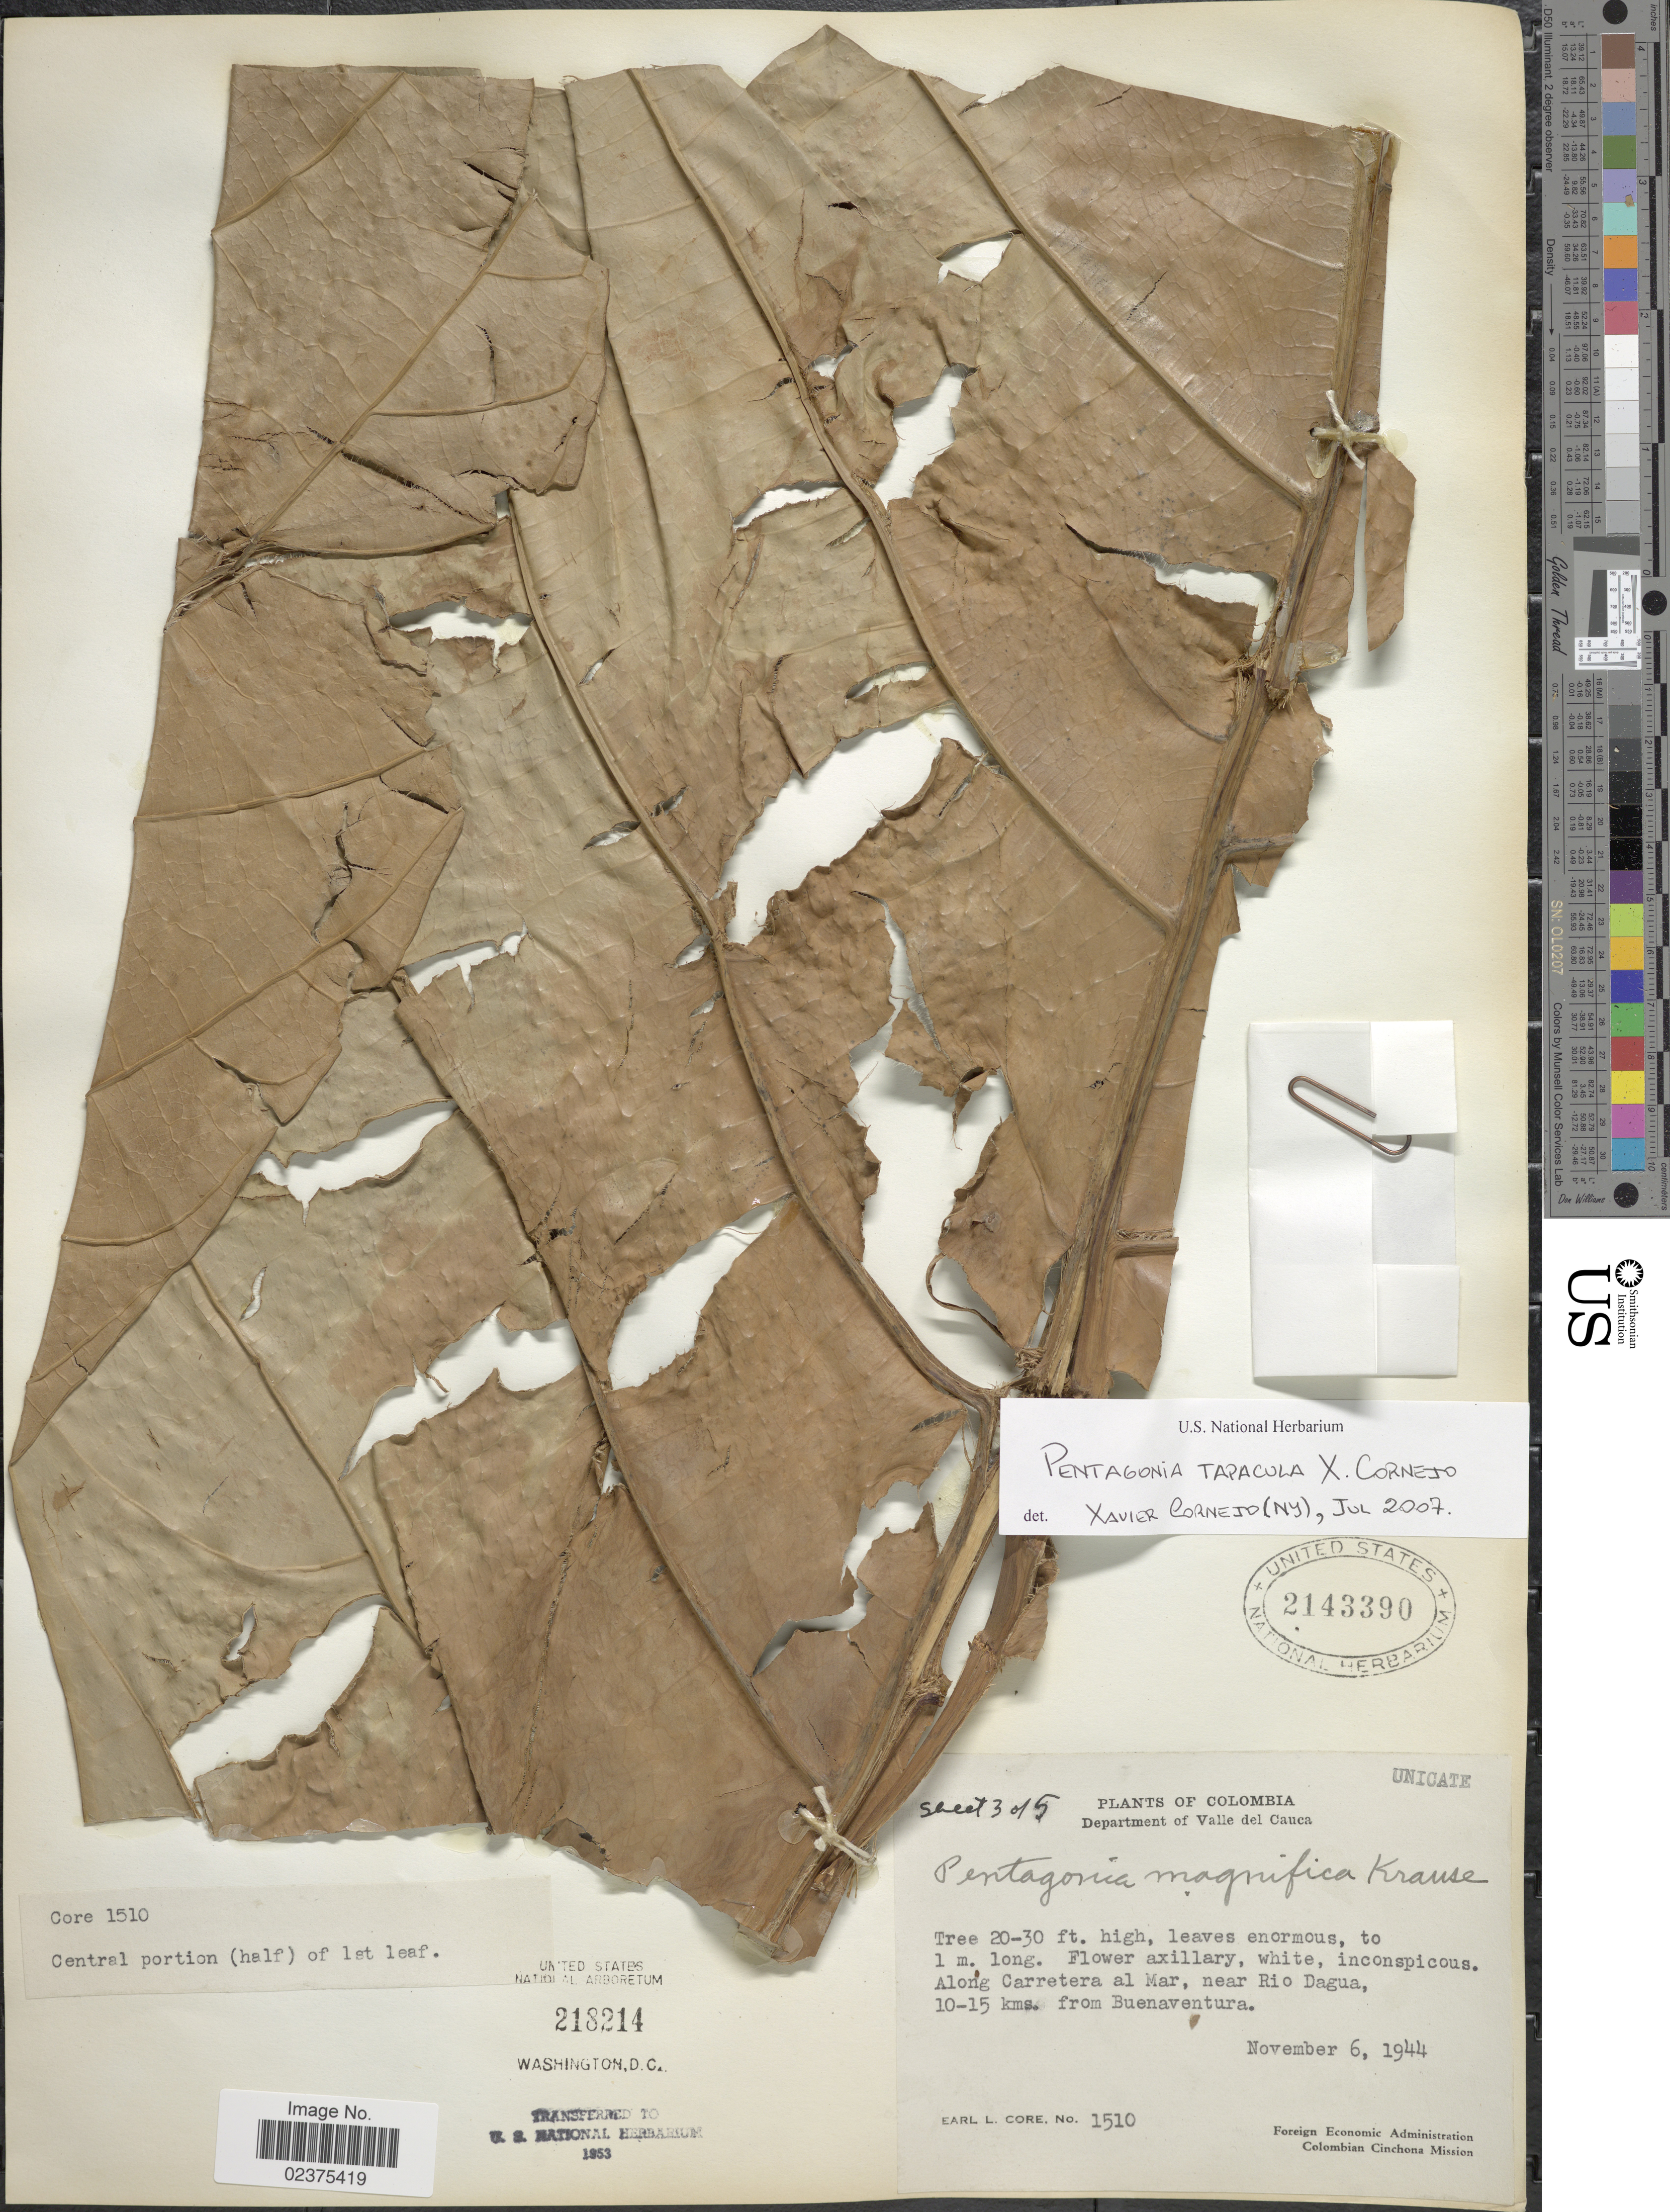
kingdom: Plantae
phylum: Tracheophyta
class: Magnoliopsida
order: Gentianales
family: Rubiaceae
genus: Pentagonia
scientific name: Pentagonia tapacula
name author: Cornejo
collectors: E. L. Core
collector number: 1510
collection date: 1944-11-06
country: Colombia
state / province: Valle del Cauca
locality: Department of Valle del Cauca, Along Carretera al Mar, near Rio Dagua, 10-15 kms. from Buenaventura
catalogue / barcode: US 2143390